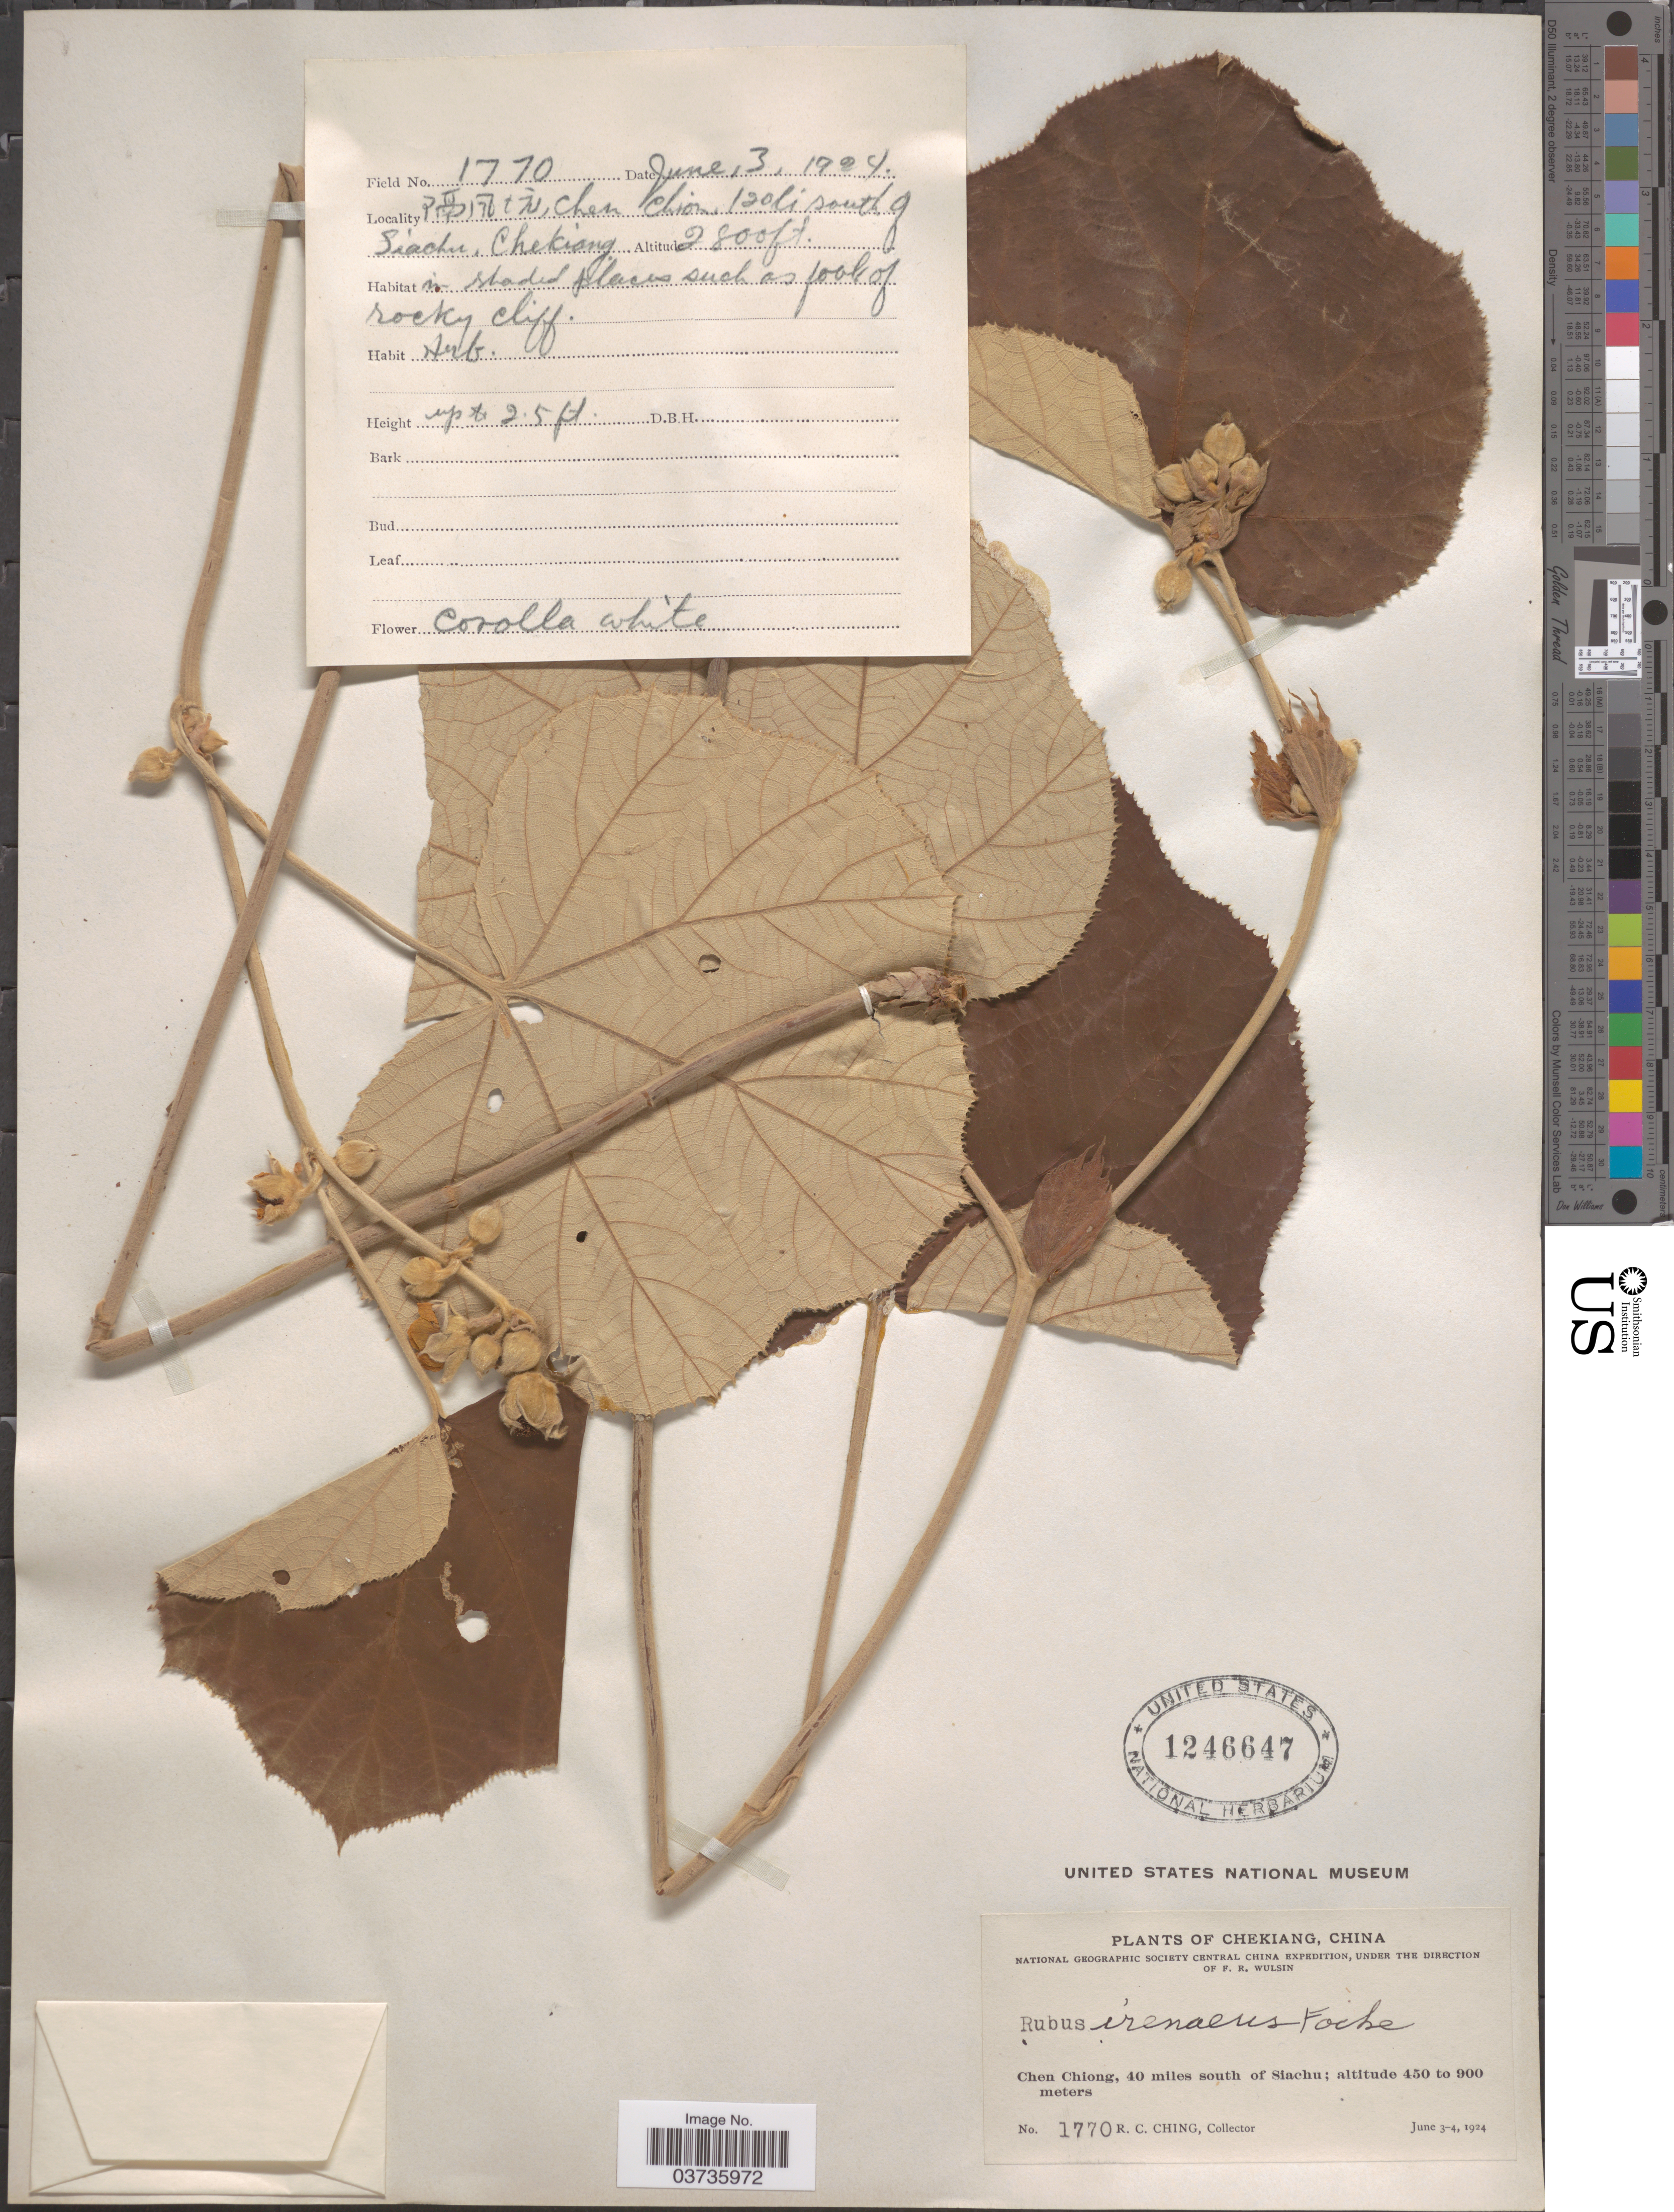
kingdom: Plantae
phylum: Tracheophyta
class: Magnoliopsida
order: Rosales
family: Rosaceae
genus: Rubus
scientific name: Rubus irenaeus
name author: Focke in Diels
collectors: R. C. Ching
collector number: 1770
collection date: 1924-06-03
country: China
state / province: Zhejiang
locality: X, Chen Chiong, 40 miles south of Siachu.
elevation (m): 853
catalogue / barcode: US 1246647